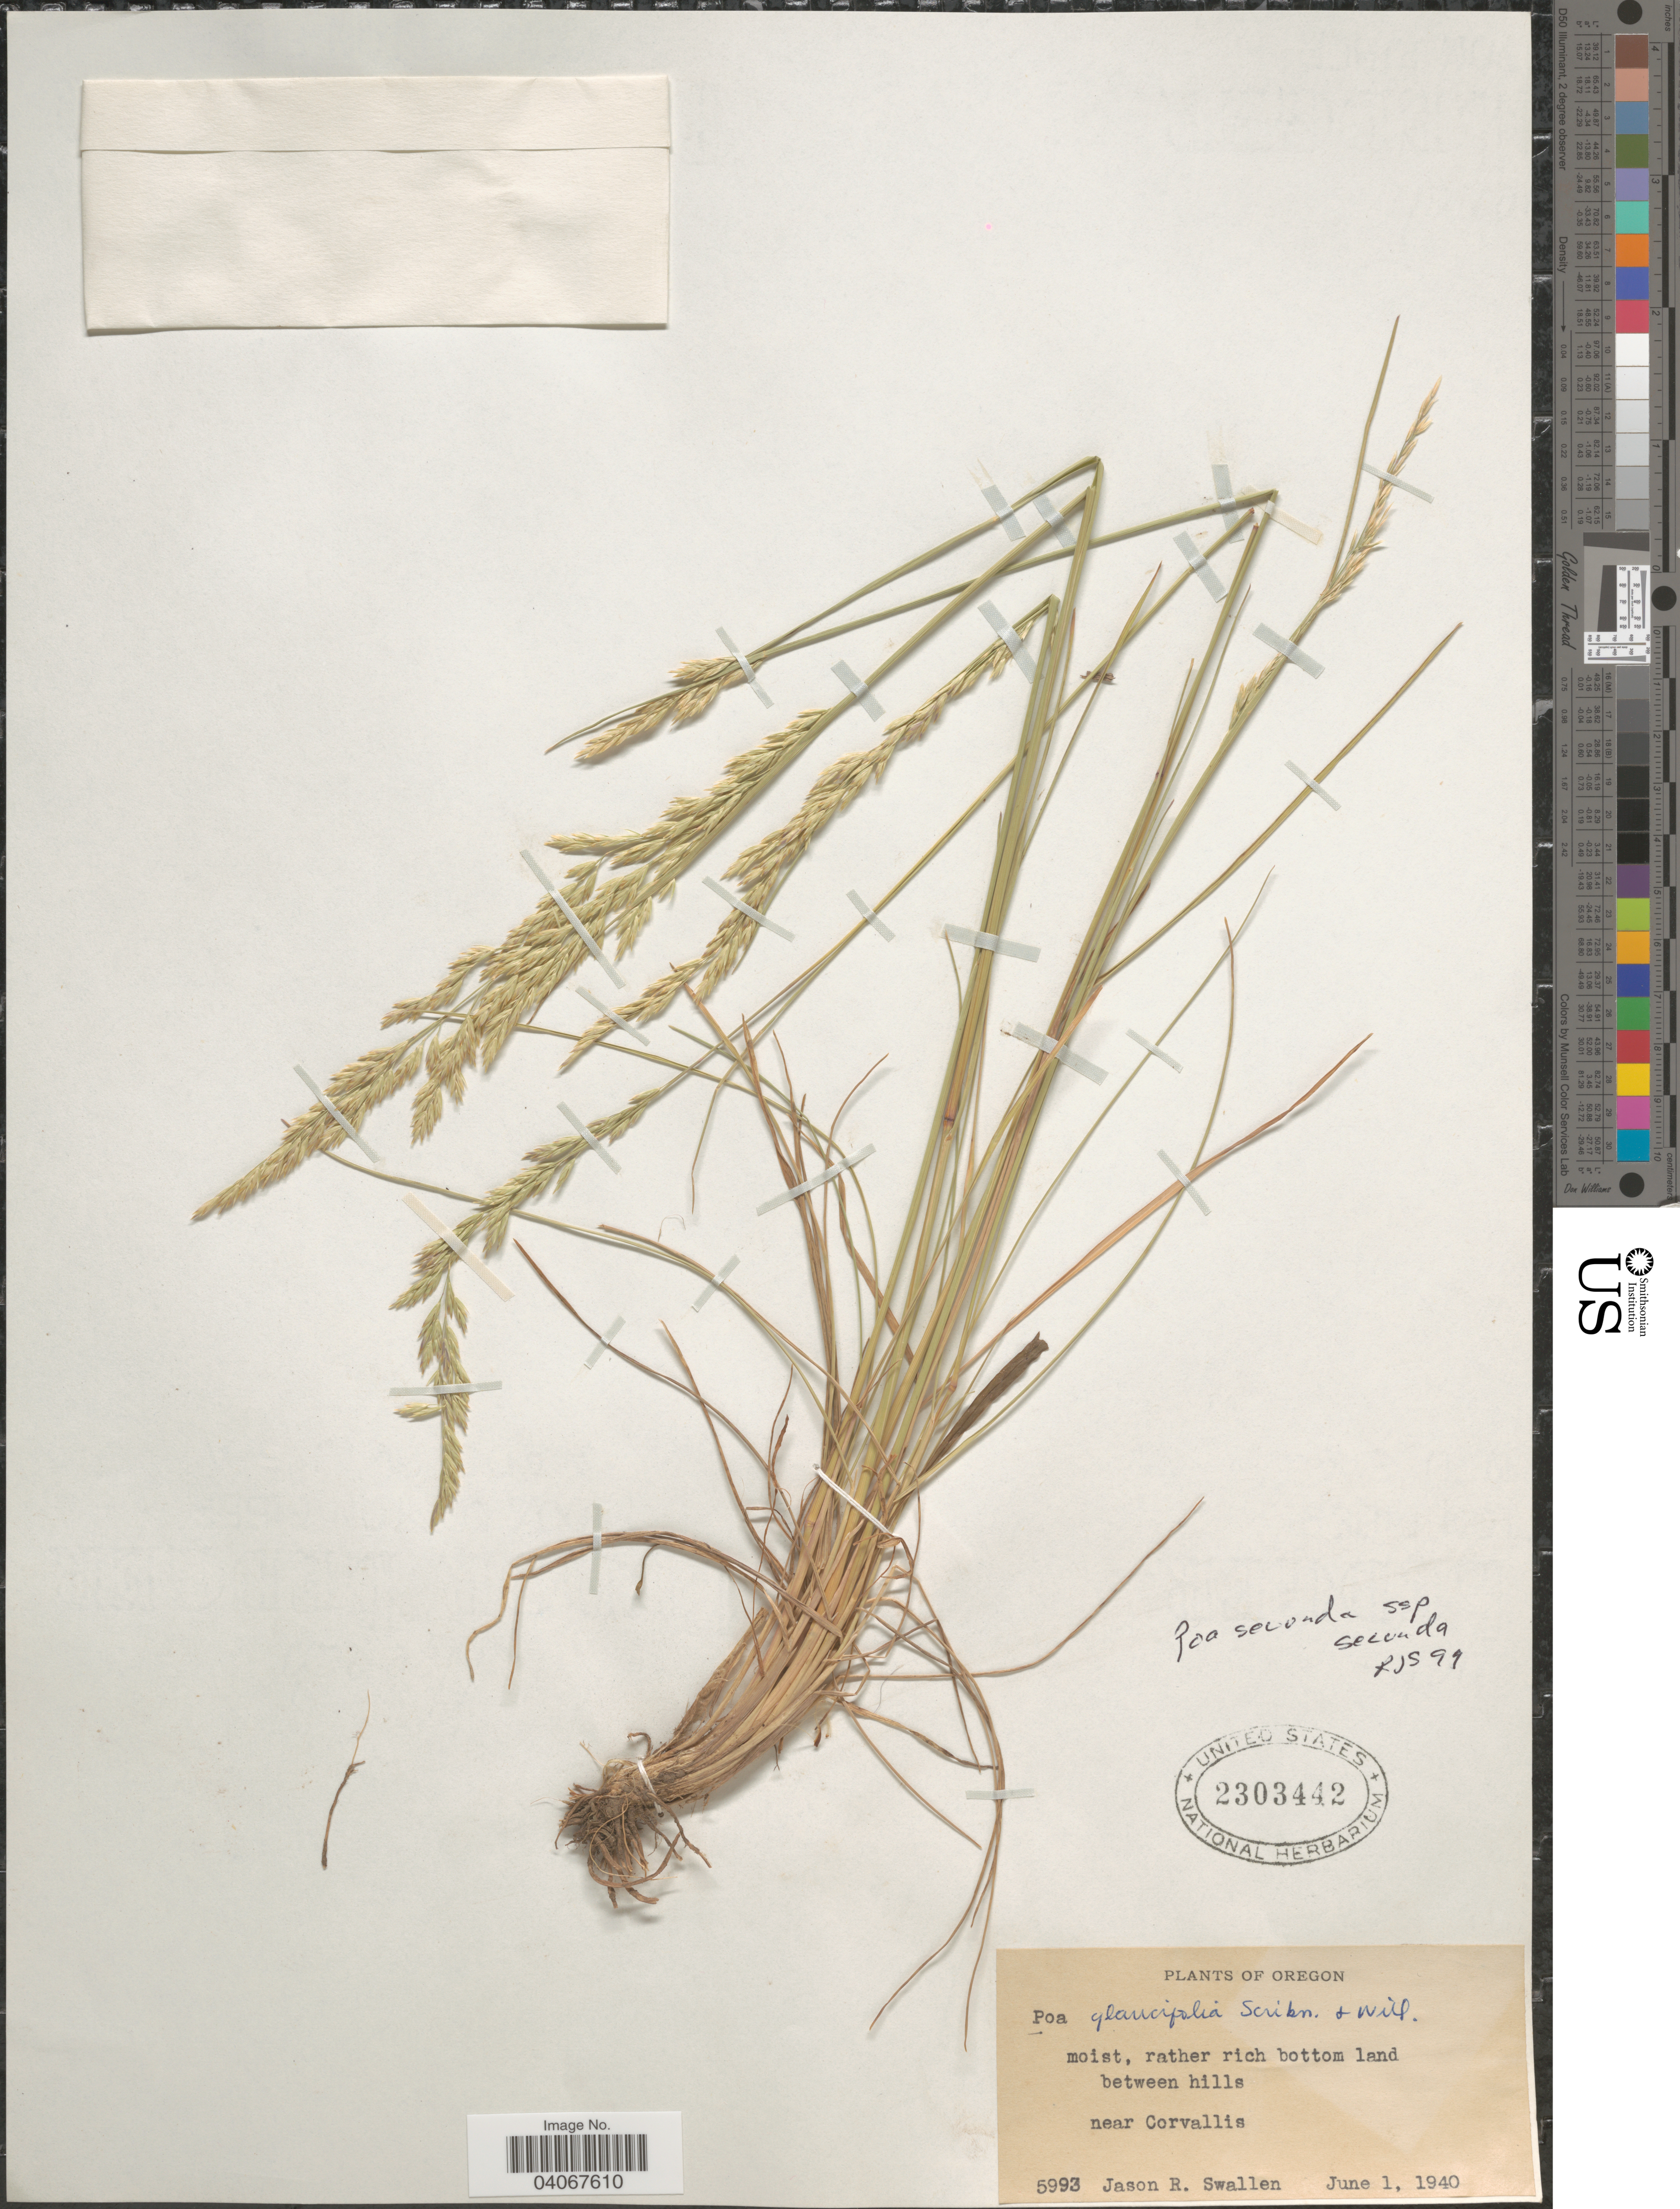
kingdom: Plantae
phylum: Tracheophyta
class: Liliopsida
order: Poales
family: Poaceae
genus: Poa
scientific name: Poa secunda subsp. secunda var. secunda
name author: J. Presl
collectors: J. R. Swallen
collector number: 5993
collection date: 1940-06-01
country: United States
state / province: Oregon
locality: Moist, rather rich bottom land between hills near Corvallis.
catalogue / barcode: US 2303442